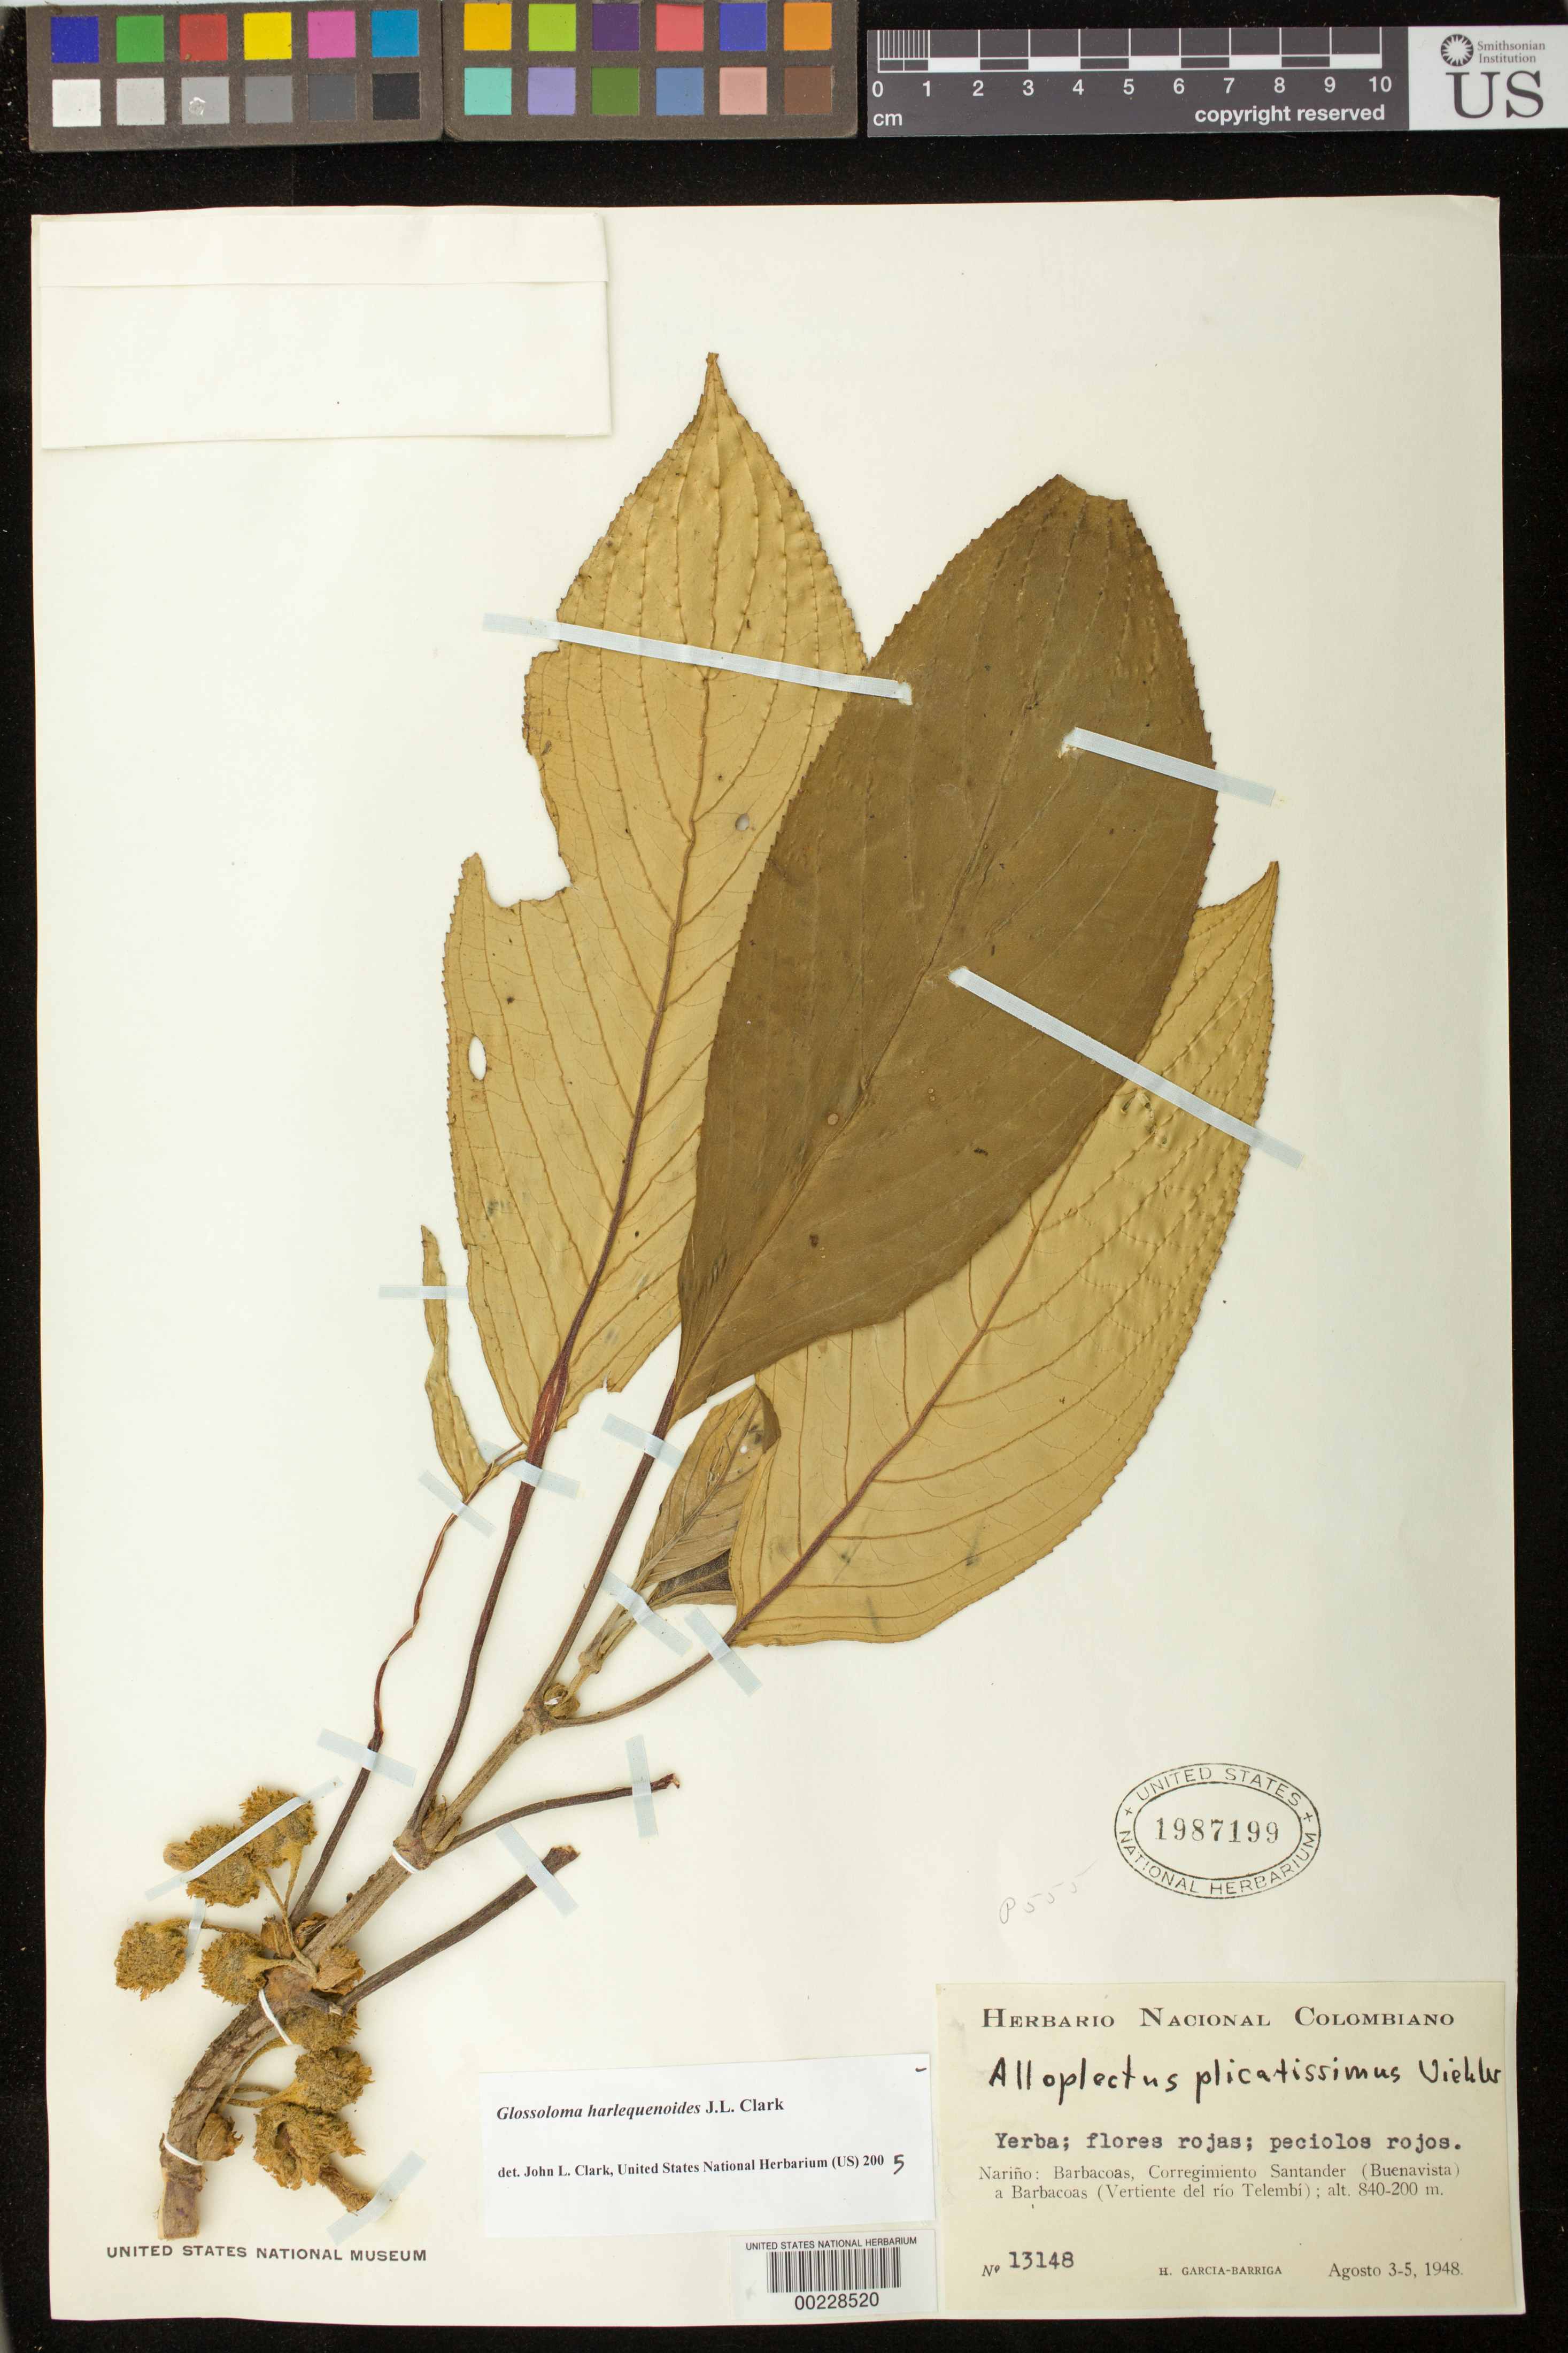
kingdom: Plantae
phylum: Tracheophyta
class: Magnoliopsida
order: Lamiales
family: Gesneriaceae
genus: Glossoloma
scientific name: Glossoloma harlequinoides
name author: J.L. Clark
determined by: Clark, J. L., (SEL), The Marie Selby Botanical Garden (UNITED STATES)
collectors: H. García Barriga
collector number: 14870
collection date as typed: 3-5 Aug 1948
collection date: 1948-08-03/1948-08-05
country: Colombia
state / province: Nariño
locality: Barbacoas, corregimiento Santander (Buenavista) to Barbacoas (slope of Rio Telembi)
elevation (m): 200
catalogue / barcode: US 1987199